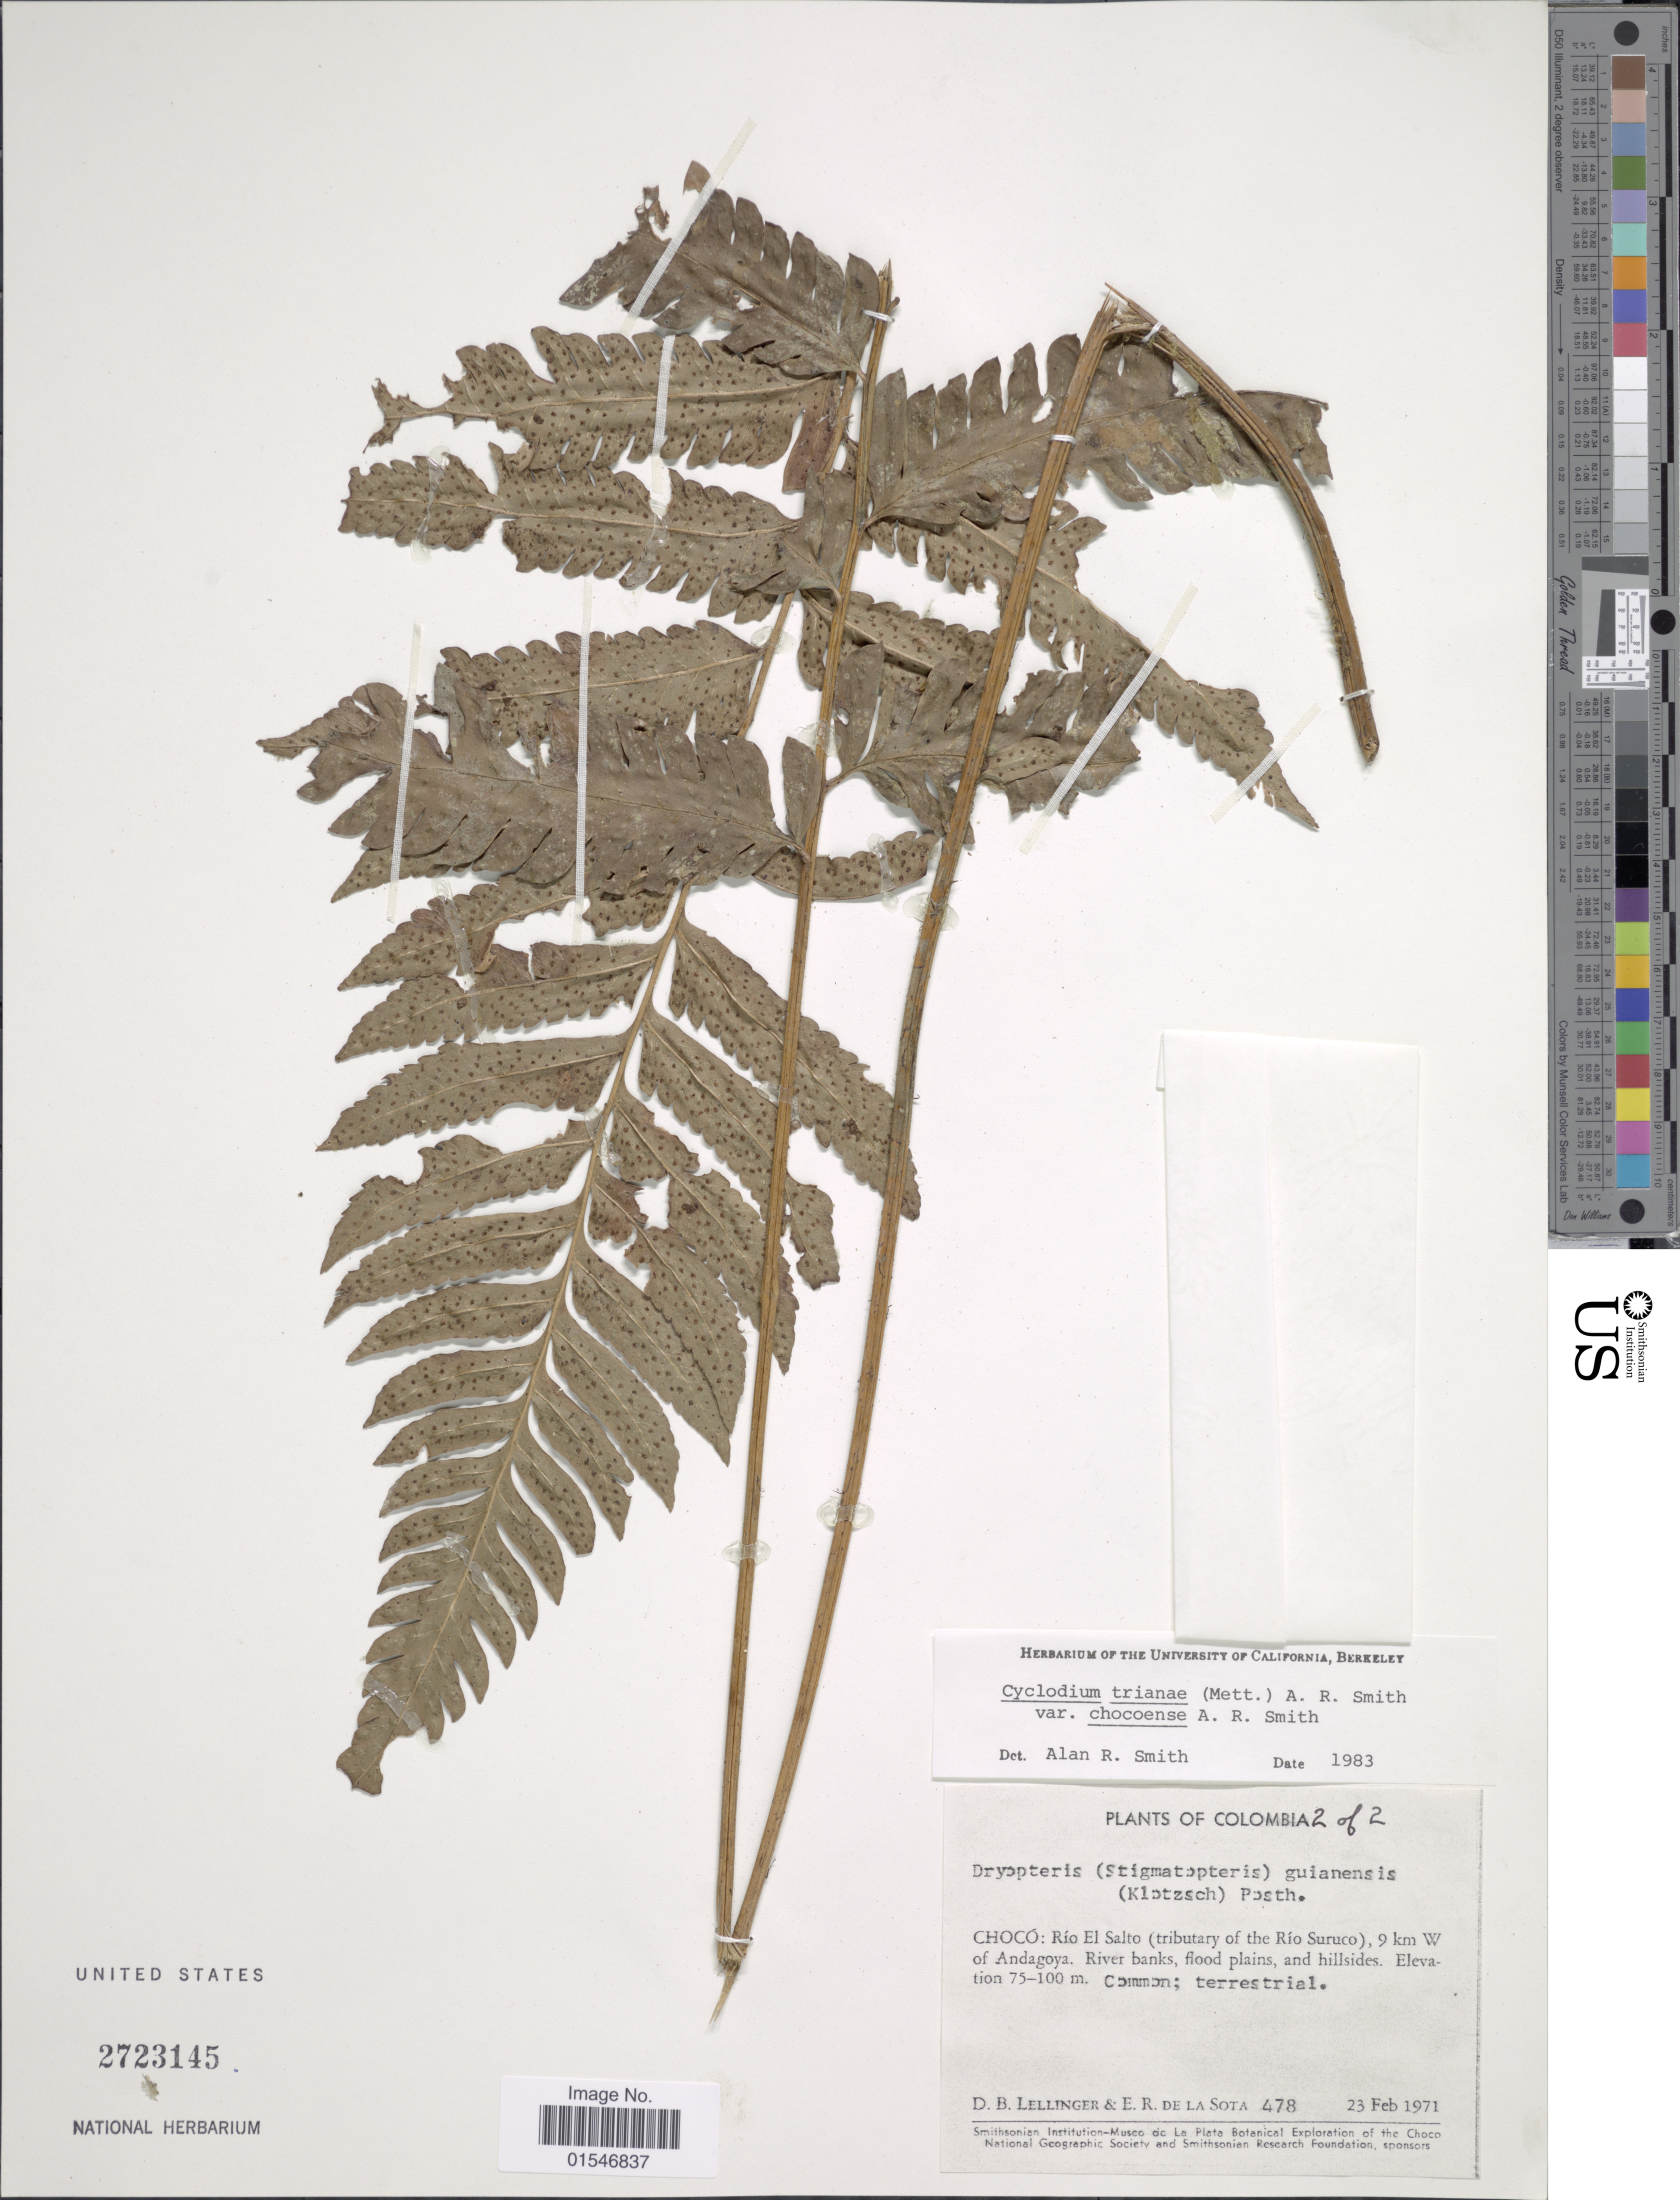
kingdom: Plantae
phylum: Tracheophyta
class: Polypodiopsida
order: Polypodiales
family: Dryopteridaceae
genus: Cyclodium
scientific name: Cyclodium trianae var. chocoense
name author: A.R. Sm.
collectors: D. B. Lellinger & E. R. de la Sota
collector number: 478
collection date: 1971-02-23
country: Colombia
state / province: Chocó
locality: Columbia. Choco: Rio El Salto (tributary of the Rio Suruco), 9 km W of Andagoya, River banks.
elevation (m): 75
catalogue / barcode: US 2723145